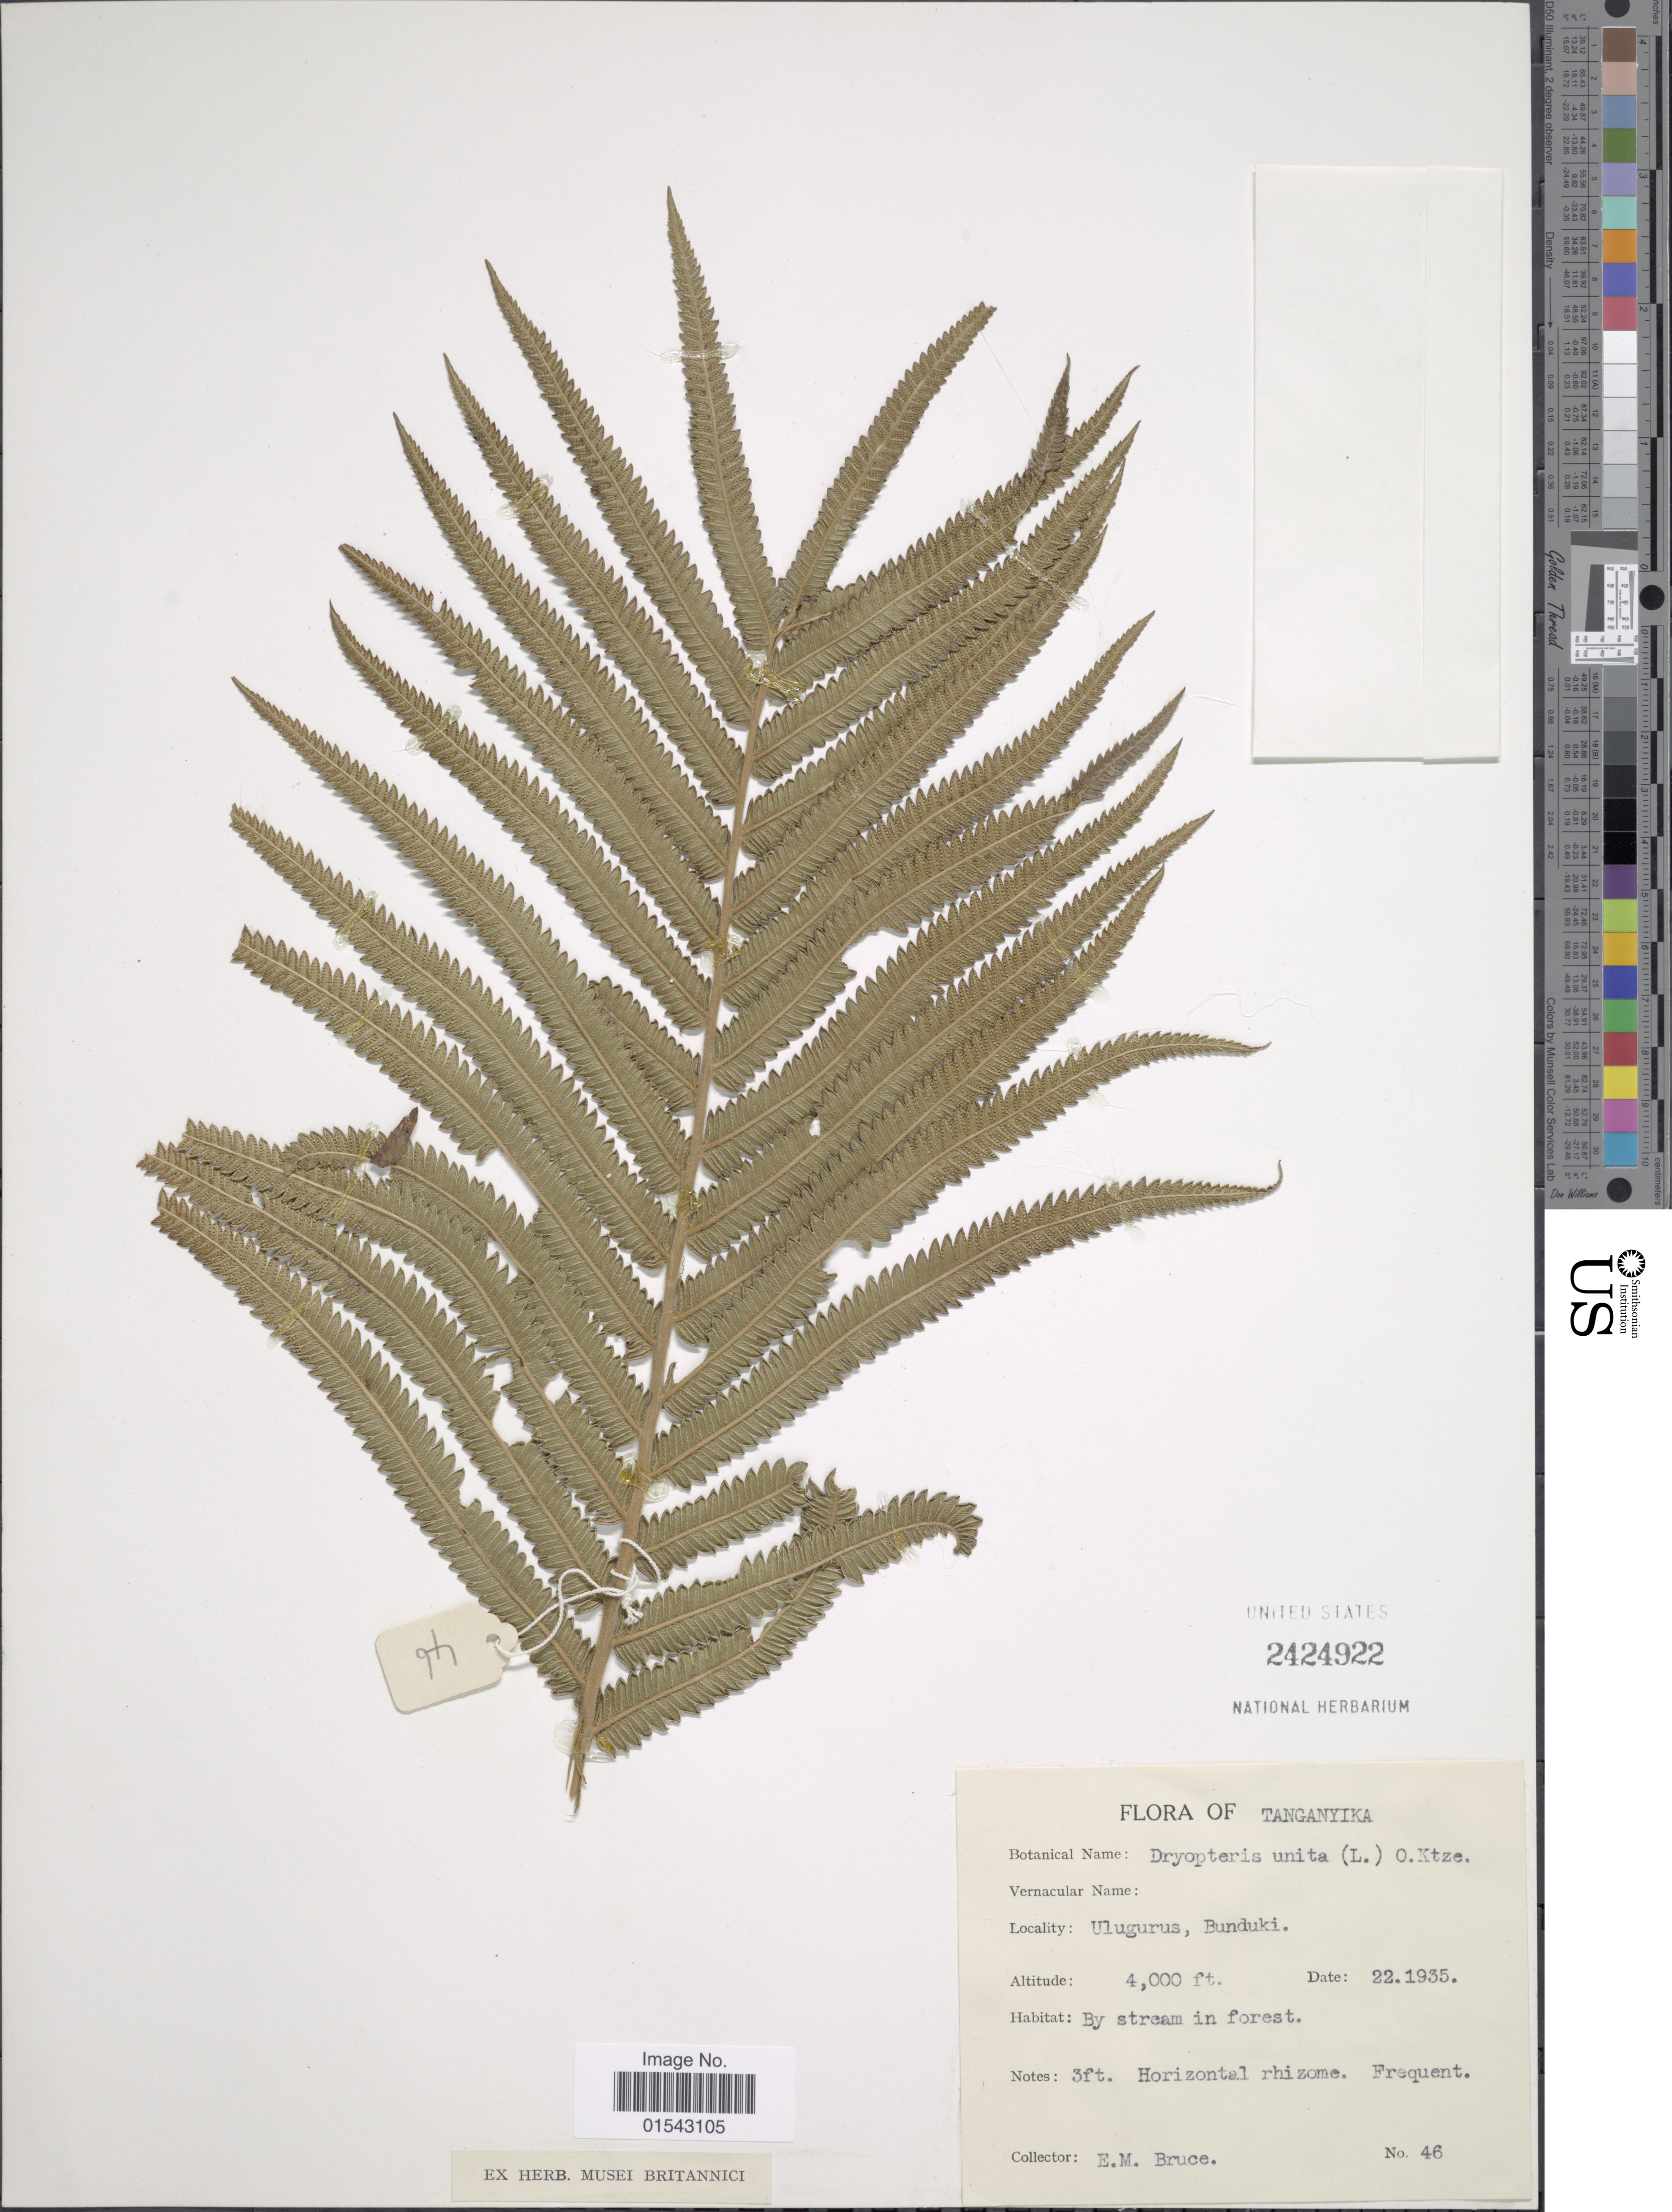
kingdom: Plantae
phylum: Tracheophyta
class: Polypodiopsida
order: Polypodiales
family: Thelypteridaceae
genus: Cyclosorus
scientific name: Cyclosorus sp.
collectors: E. Bruce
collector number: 46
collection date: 1935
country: Tanzania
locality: Tanganyika, Ulugurus, Bunduki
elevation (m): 1219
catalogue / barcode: US 2424922